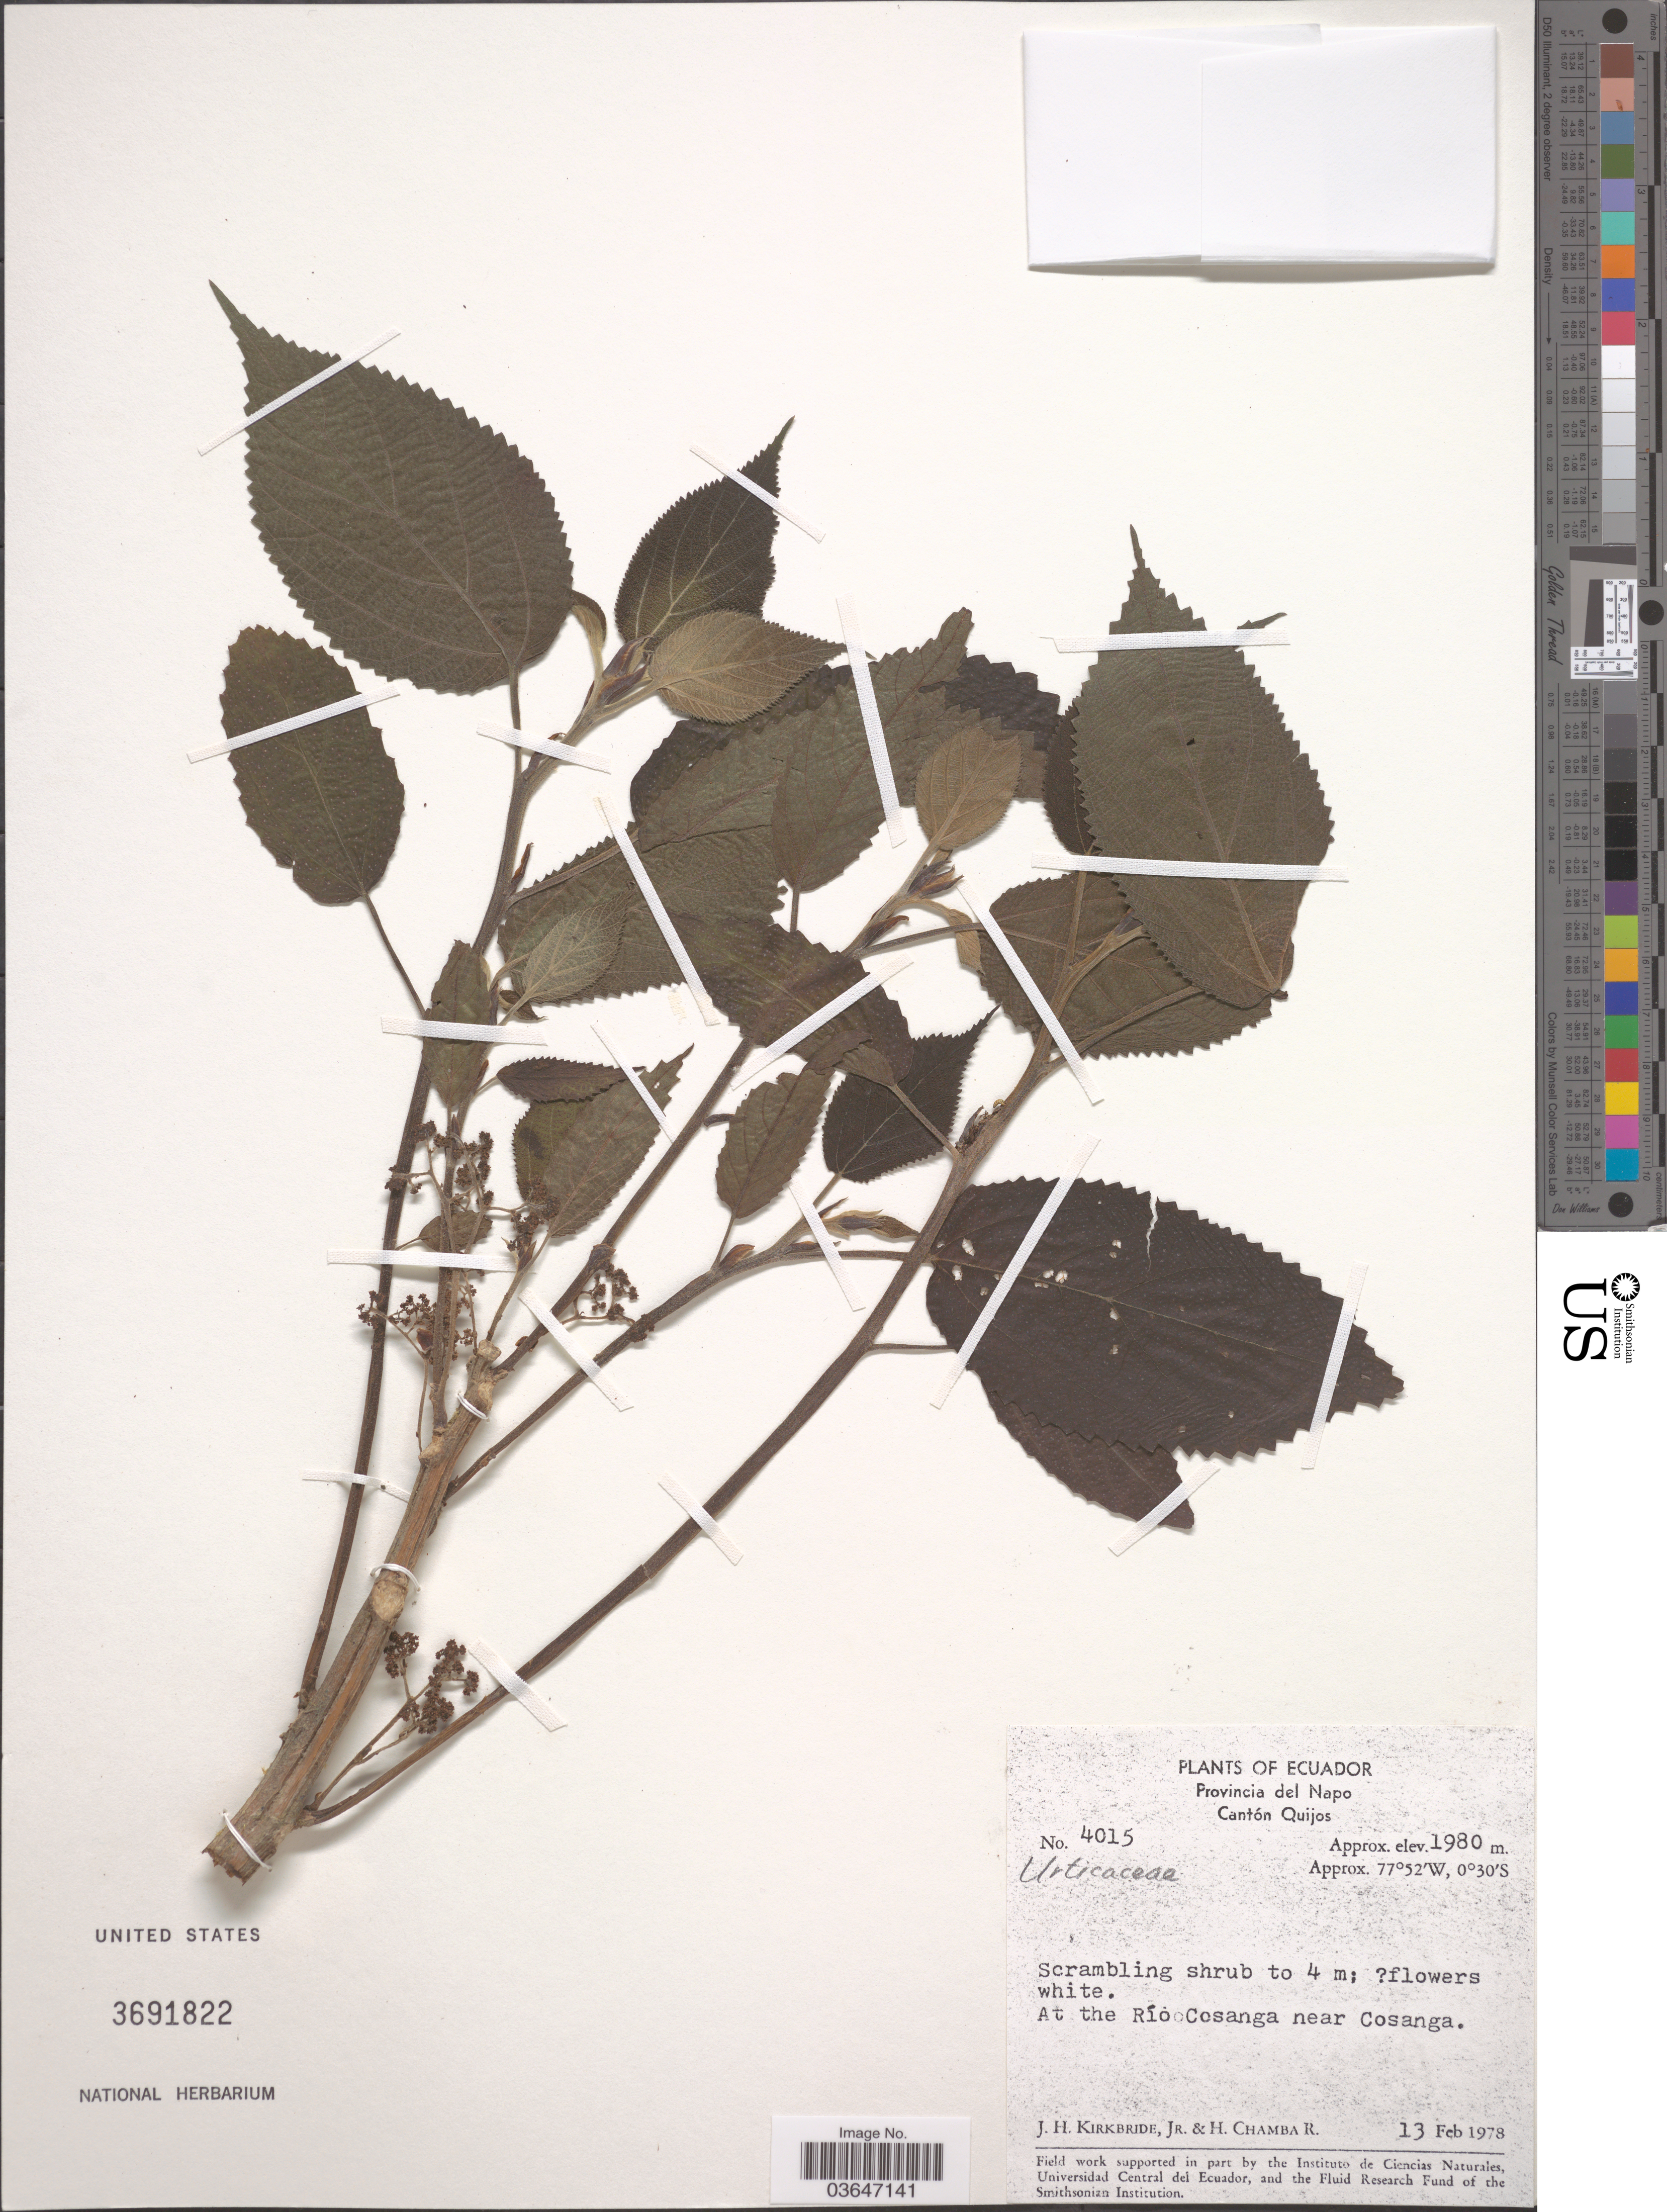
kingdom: Plantae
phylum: Tracheophyta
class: Magnoliopsida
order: Proteales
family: Proteaceae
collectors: J. H. Kirkbride & H. Chamba R.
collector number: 4015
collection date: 1978-02-13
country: Ecuador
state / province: Napo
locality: Cantón Quijos. At the Río Cosanga near Cosanga.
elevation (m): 1980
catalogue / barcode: US 3691822